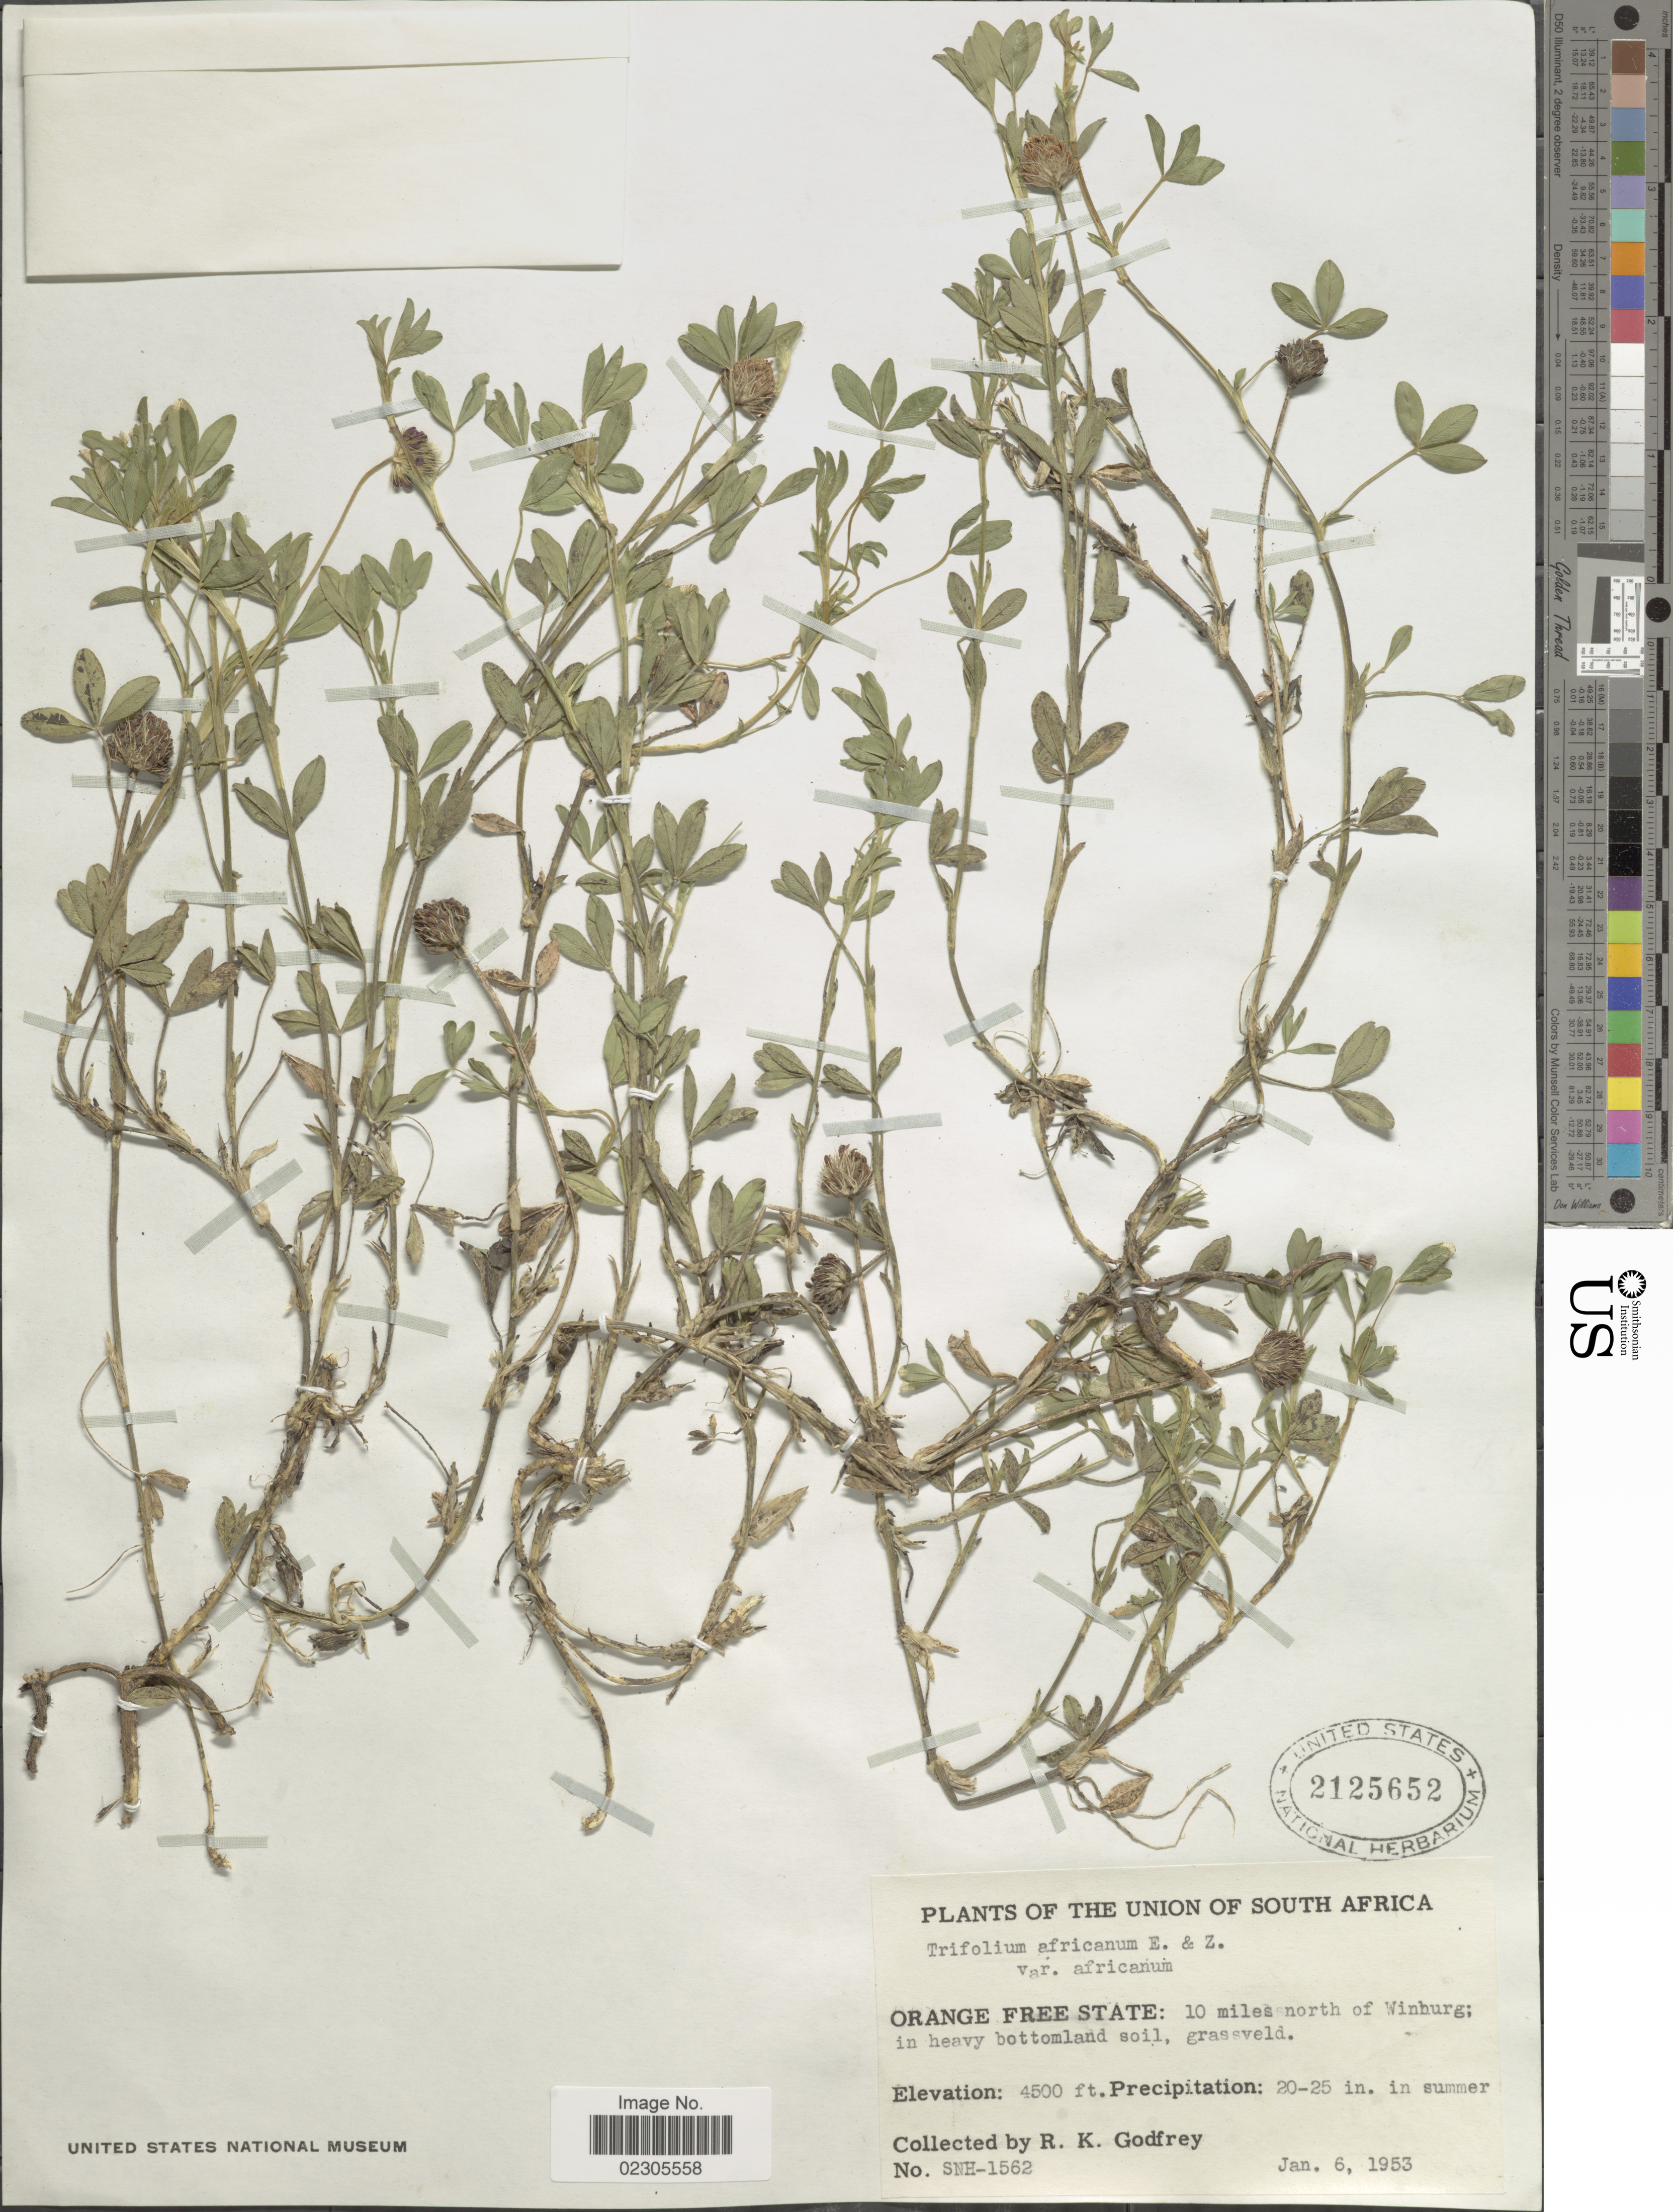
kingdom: Plantae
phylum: Tracheophyta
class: Magnoliopsida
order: Fabales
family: Fabaceae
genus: Trifolium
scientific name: Trifolium africanum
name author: Ser.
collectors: R. K. Godfrey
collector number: SNH1562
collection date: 1953-01-06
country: South Africa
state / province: Free State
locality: Orange Free State: 10 miles north of Winburg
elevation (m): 1372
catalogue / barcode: US 2125652